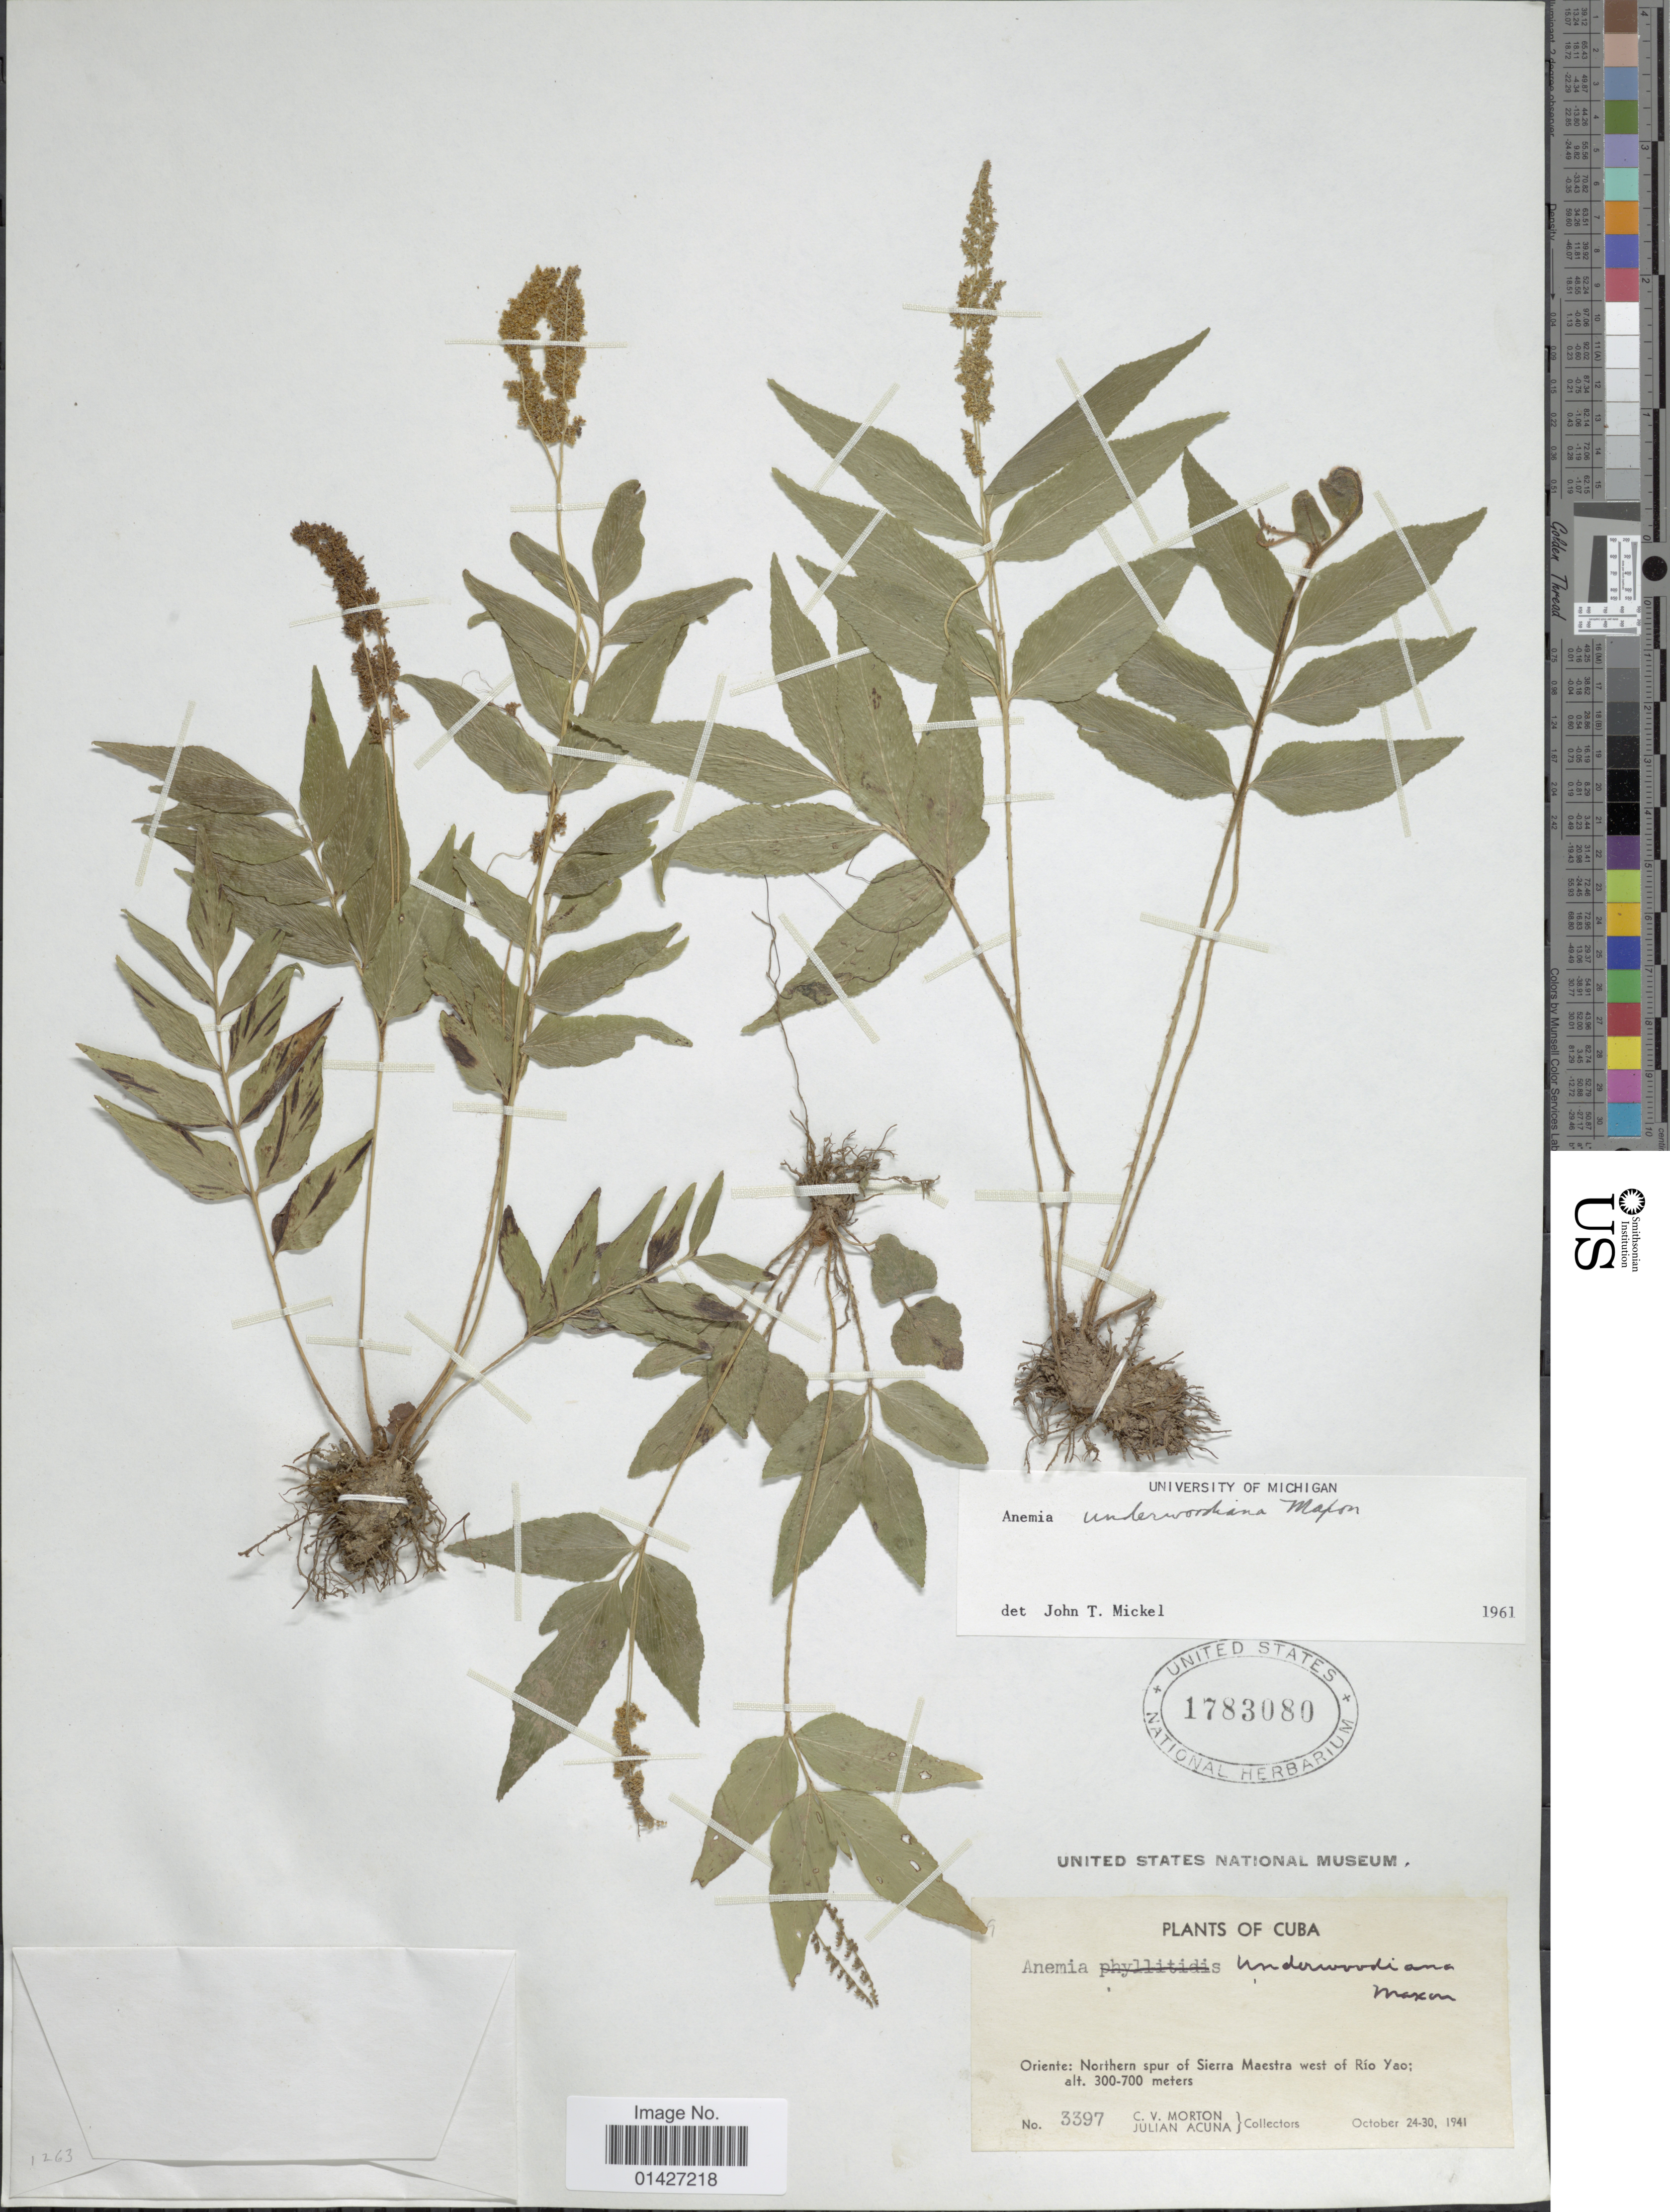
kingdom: Plantae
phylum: Tracheophyta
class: Polypodiopsida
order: Schizaeales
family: Anemiaceae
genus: Anemia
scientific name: Anemia underwoodiana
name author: Maxon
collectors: C. V. Morton & J. B. Acuña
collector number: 3397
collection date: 1941-10-24/1941-10-30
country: Cuba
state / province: Oriente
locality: Northern spur of Sierra Maestra west of Río Yao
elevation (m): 300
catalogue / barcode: US 1783080